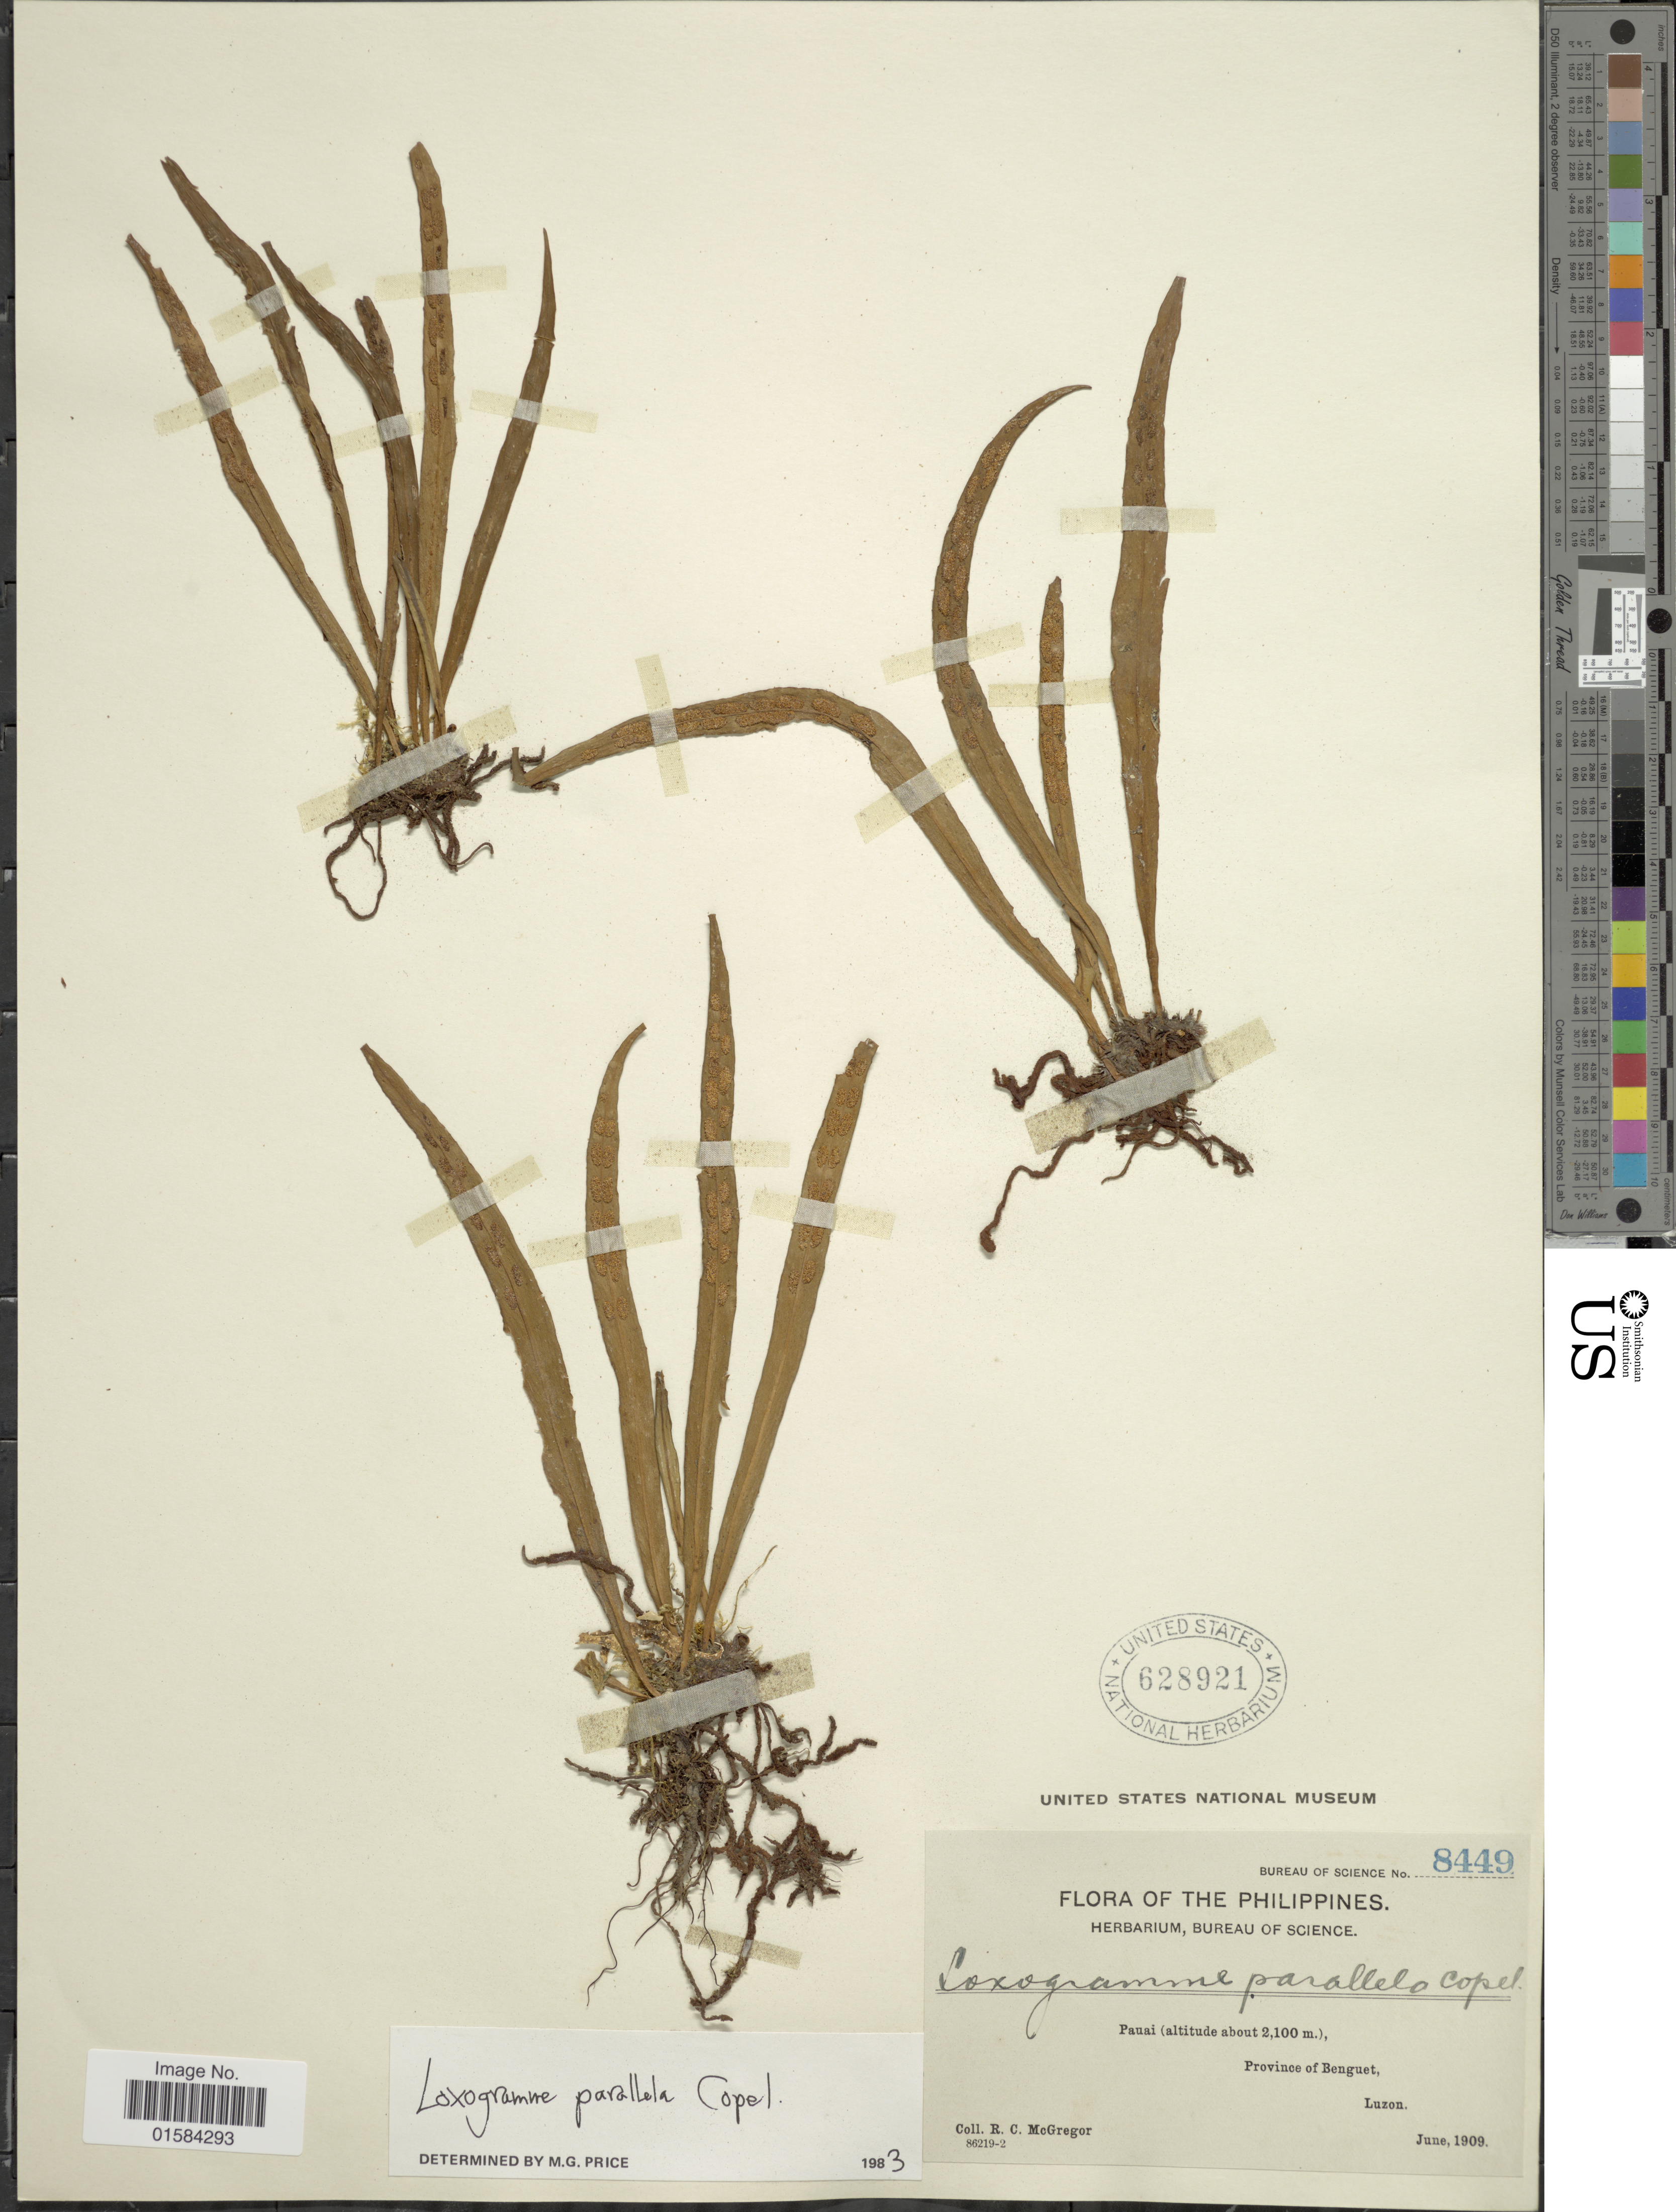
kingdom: Plantae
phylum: Tracheophyta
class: Polypodiopsida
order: Polypodiales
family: Polypodiaceae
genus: Loxogramme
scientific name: Loxogramme parallela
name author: Copel.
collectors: R. C. McGregor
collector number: Bureau of Science 8449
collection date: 1909-06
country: Philippines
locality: Pauai, Province of Benguet, Luzon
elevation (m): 2100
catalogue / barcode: US 628921